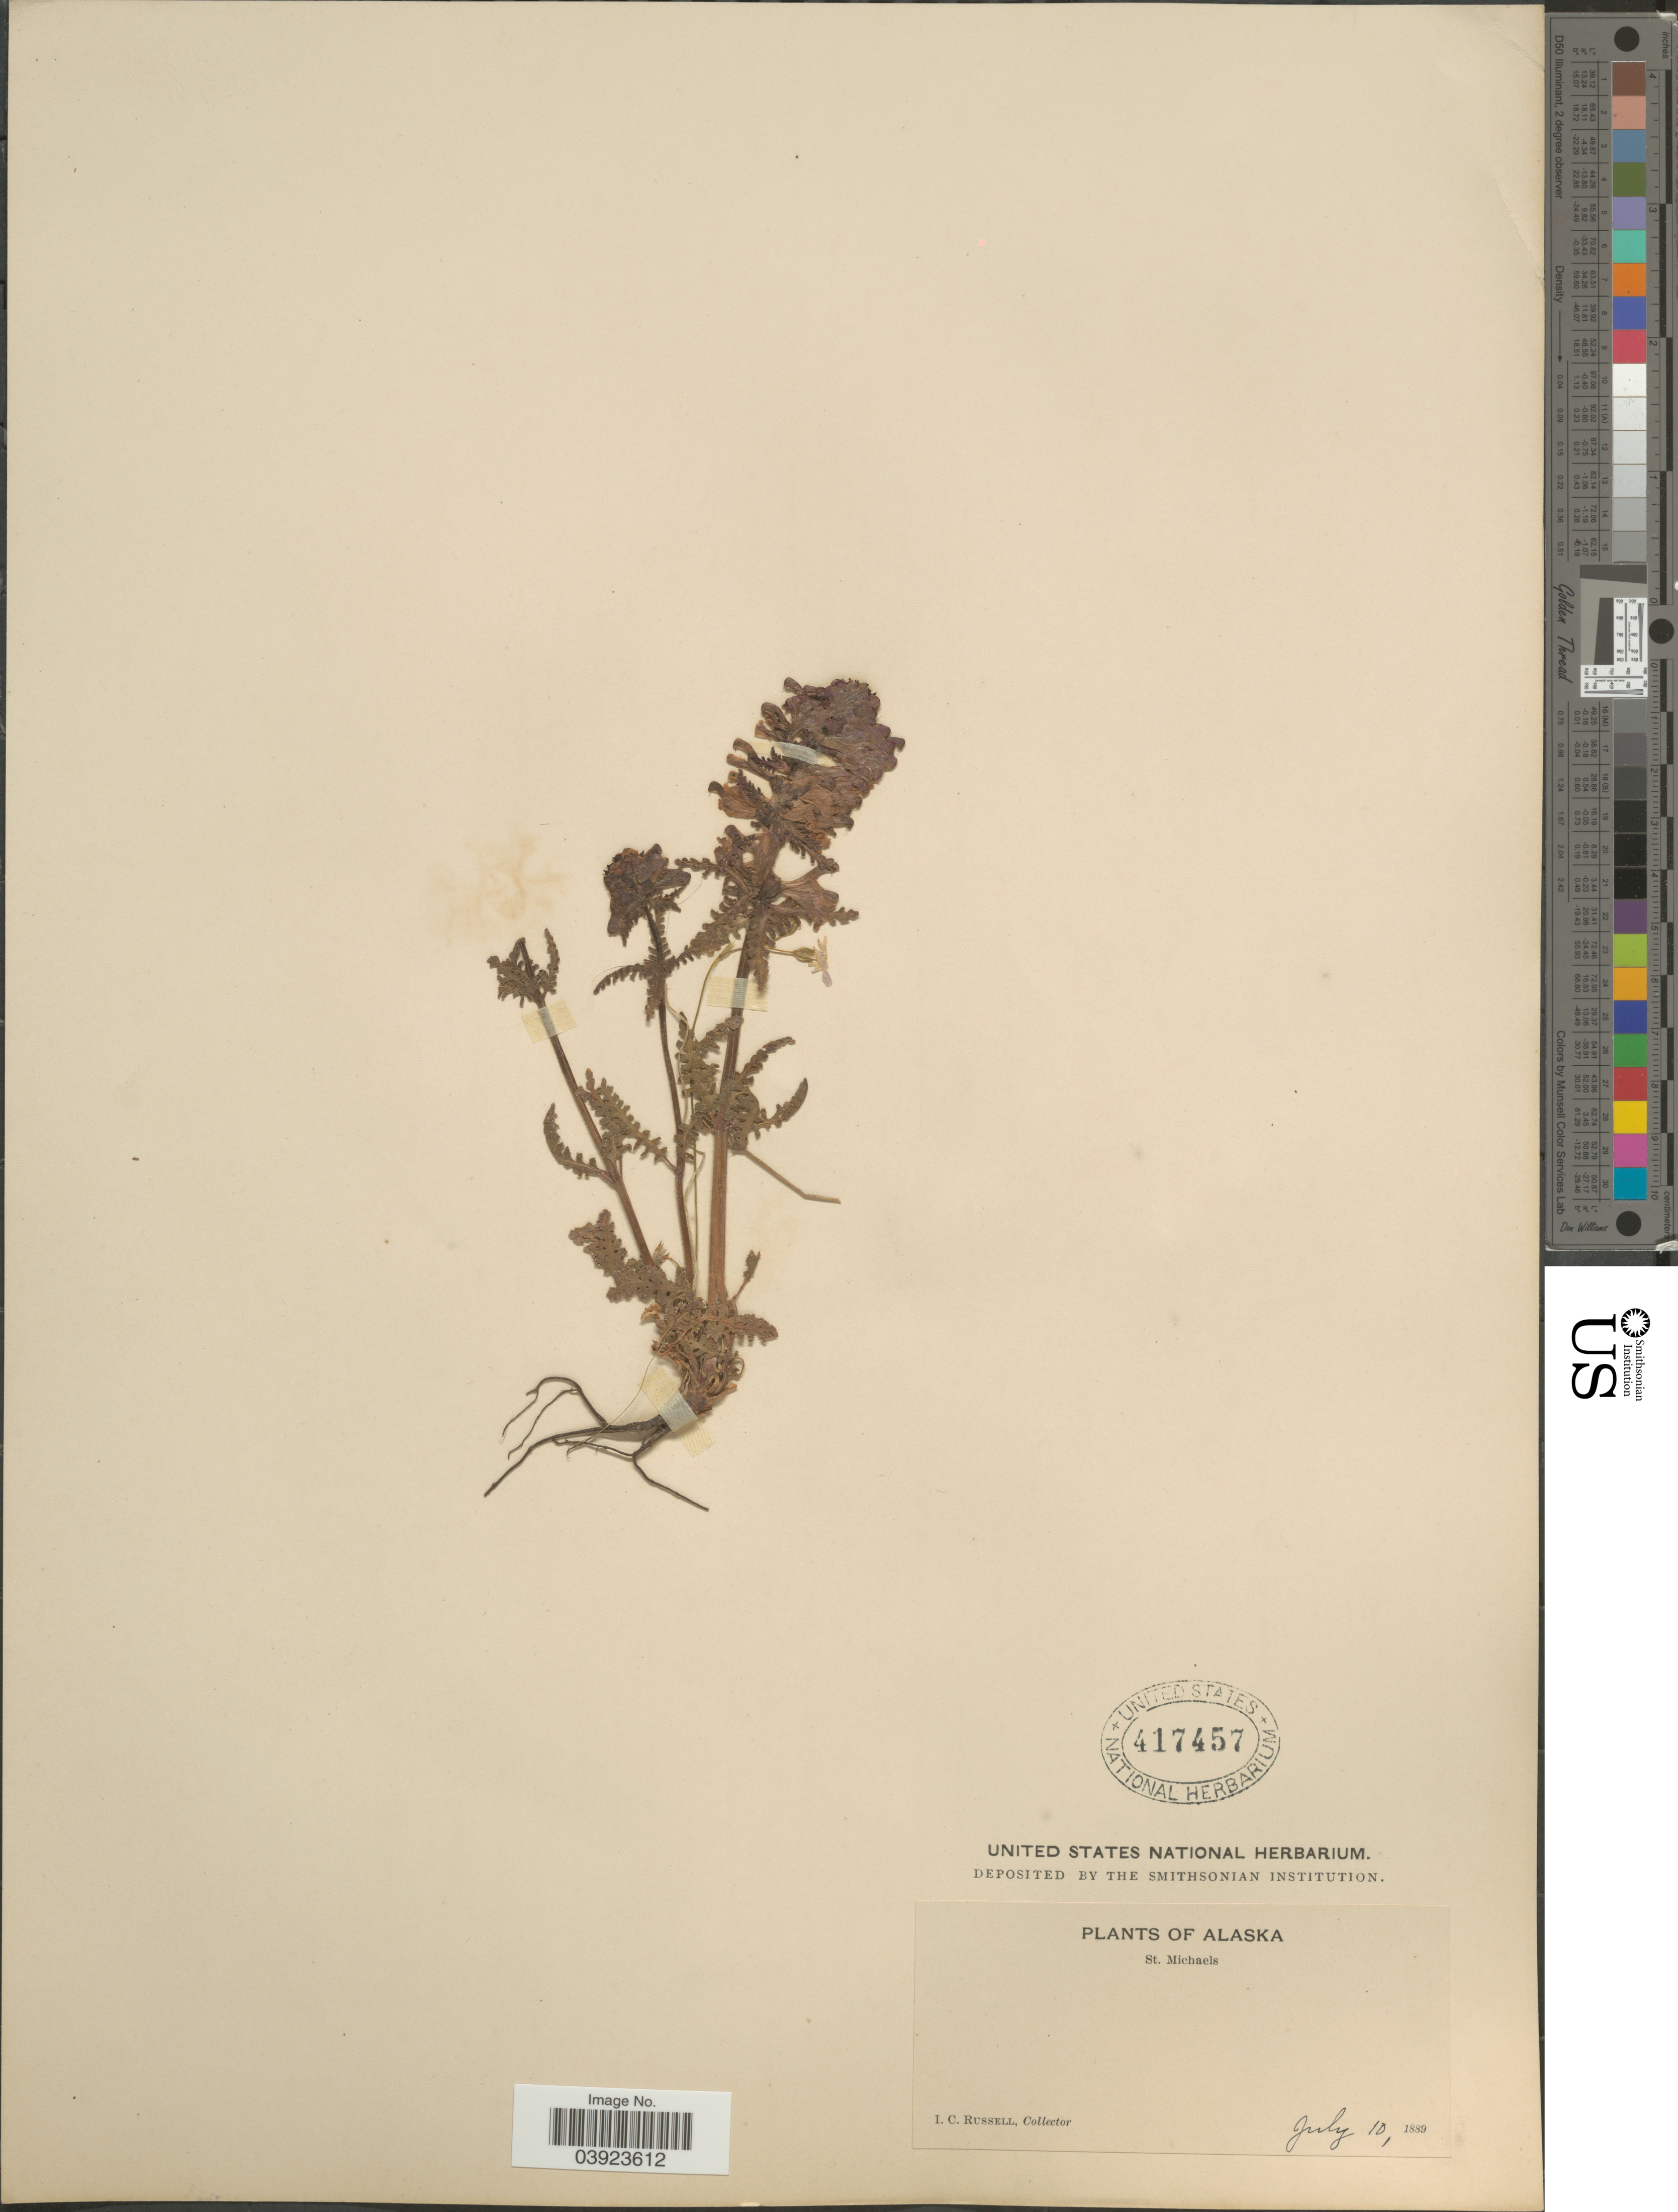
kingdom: Plantae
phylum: Tracheophyta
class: Magnoliopsida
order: Lamiales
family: Orobanchaceae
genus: Pedicularis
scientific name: Pedicularis verticillata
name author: L.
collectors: I. C. Russell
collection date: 1889-07-10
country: United States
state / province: Alaska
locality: St. Michaels.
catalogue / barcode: US 417457